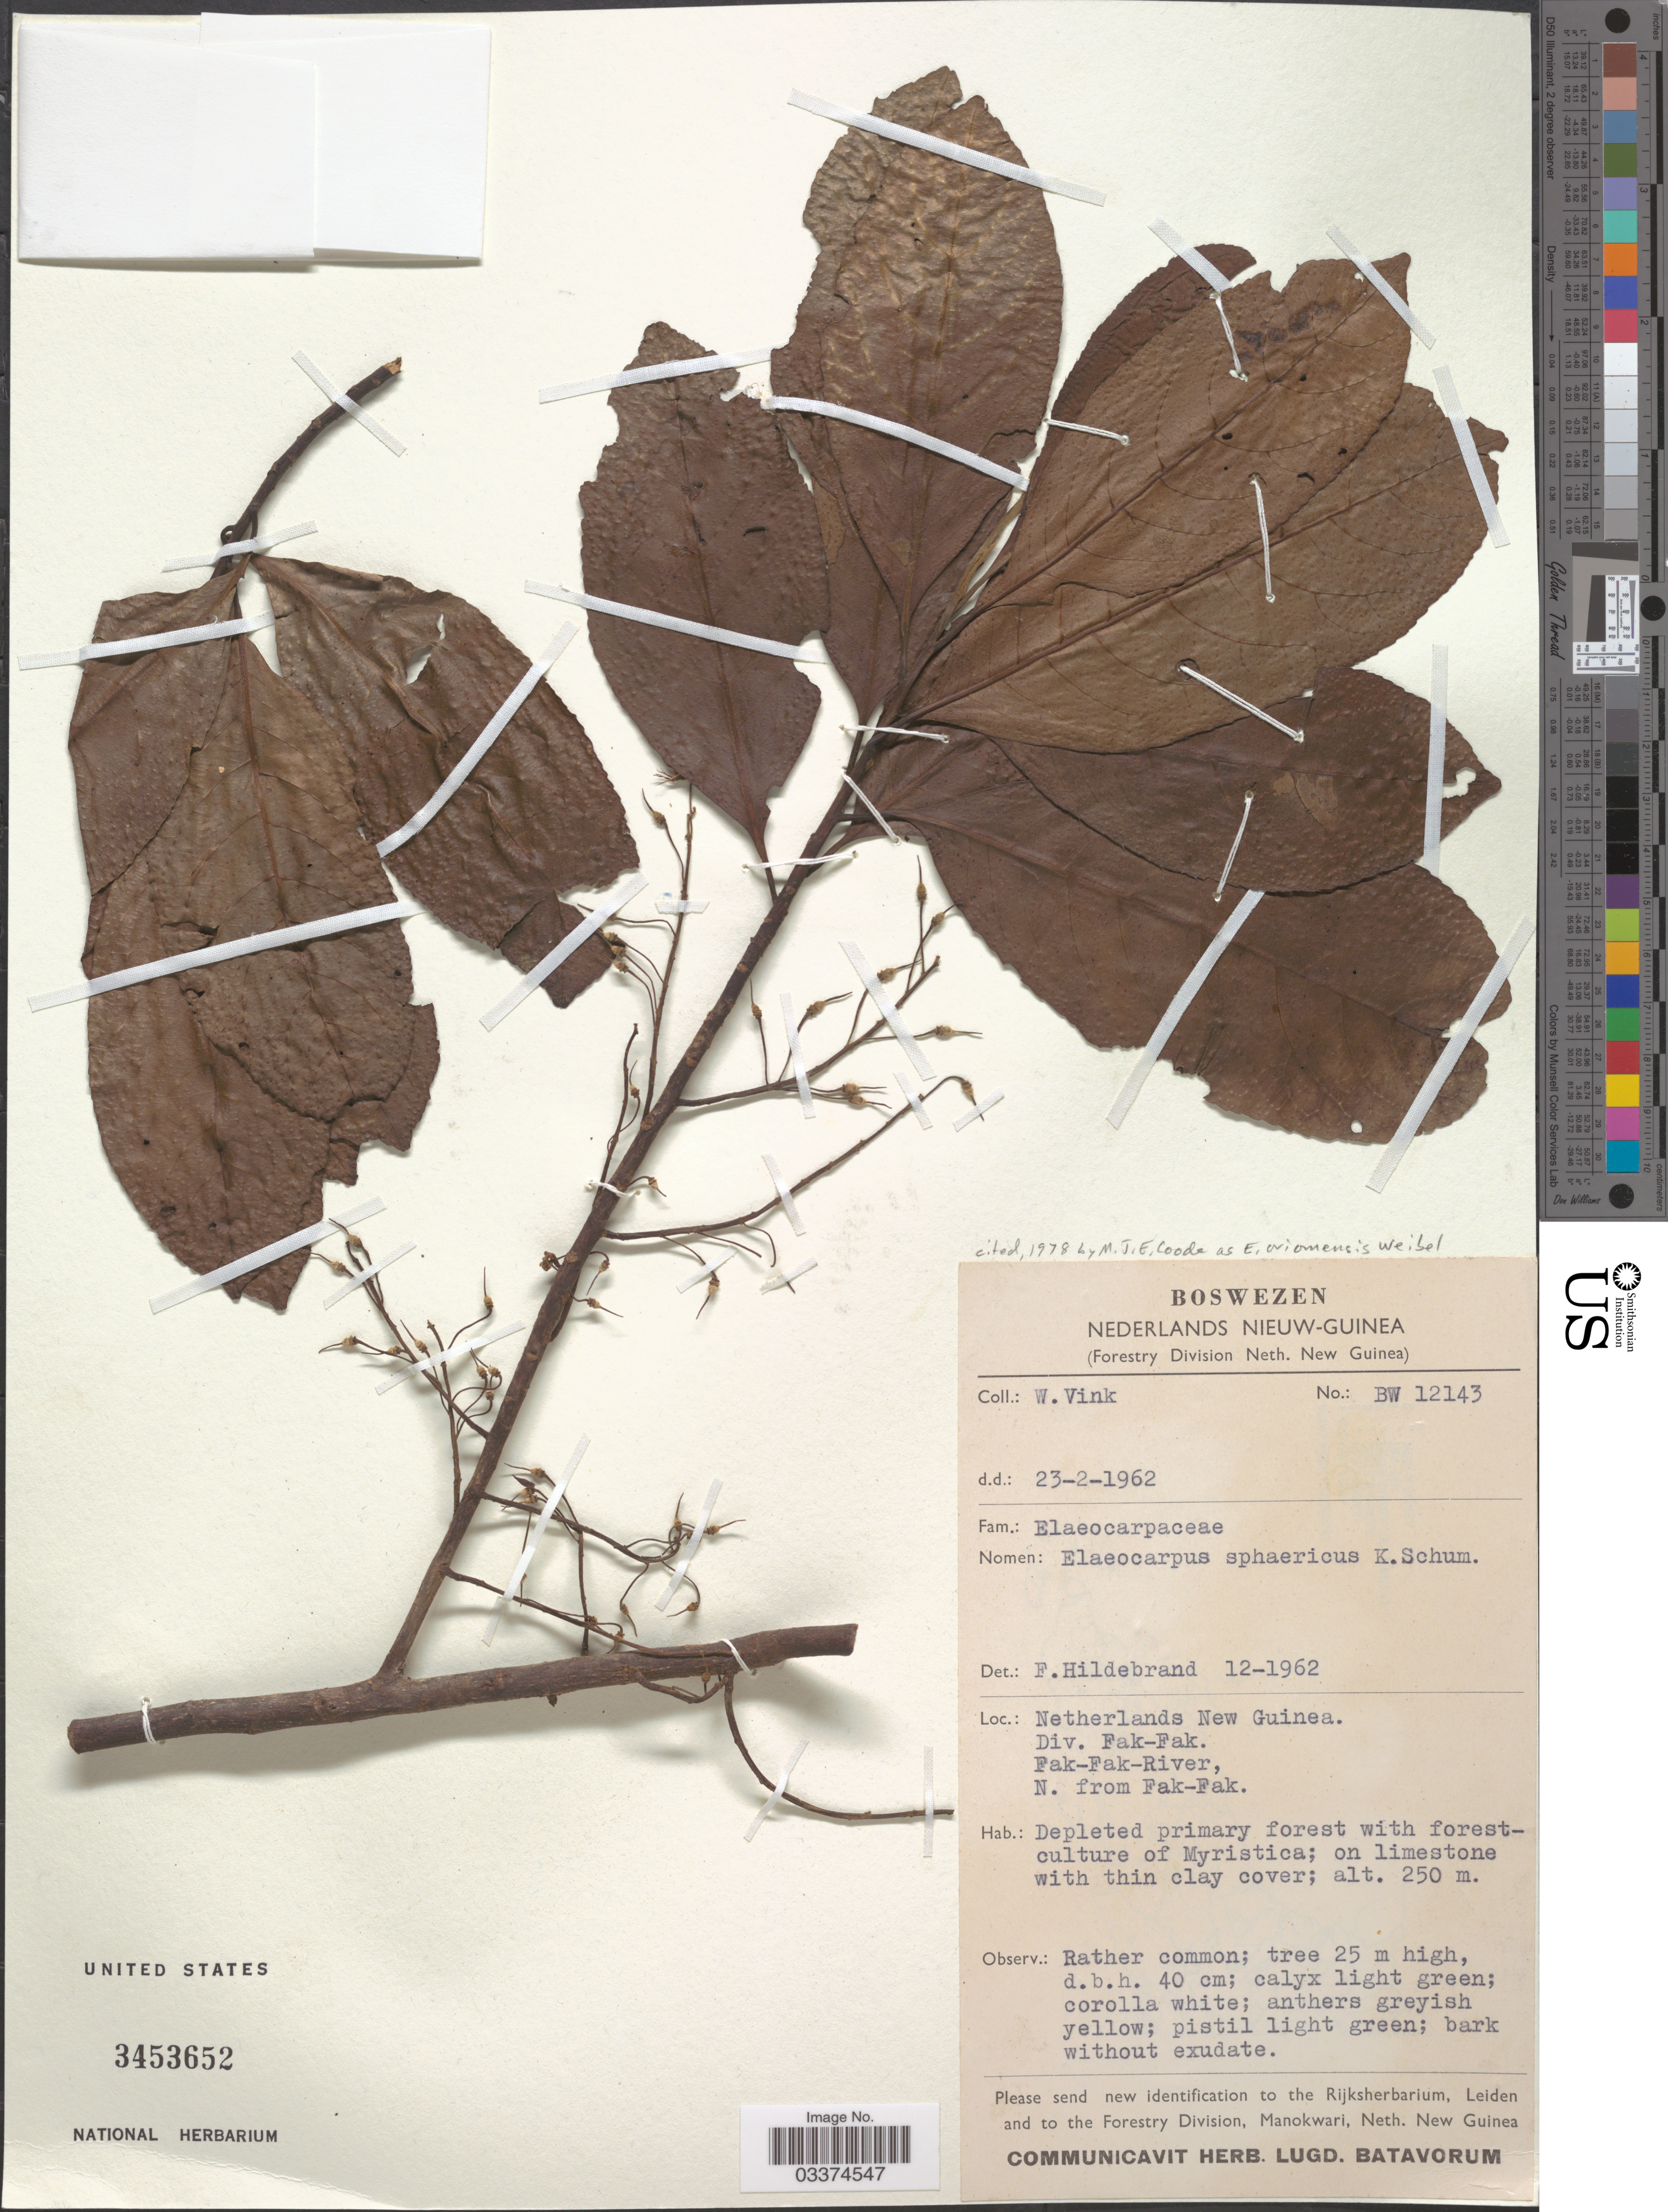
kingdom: Plantae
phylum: Tracheophyta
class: Magnoliopsida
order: Oxalidales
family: Elaeocarpaceae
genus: Elaeocarpus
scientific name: Elaeocarpus oriomensis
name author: Weibel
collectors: W. Vink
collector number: BW12143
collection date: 1962-02-23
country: Indonesia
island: New Guinea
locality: Netherlands New Guinea, Div. Fak-Fak. Fak Fak River, N.from Fak-Fak.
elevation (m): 250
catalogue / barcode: US 3453652